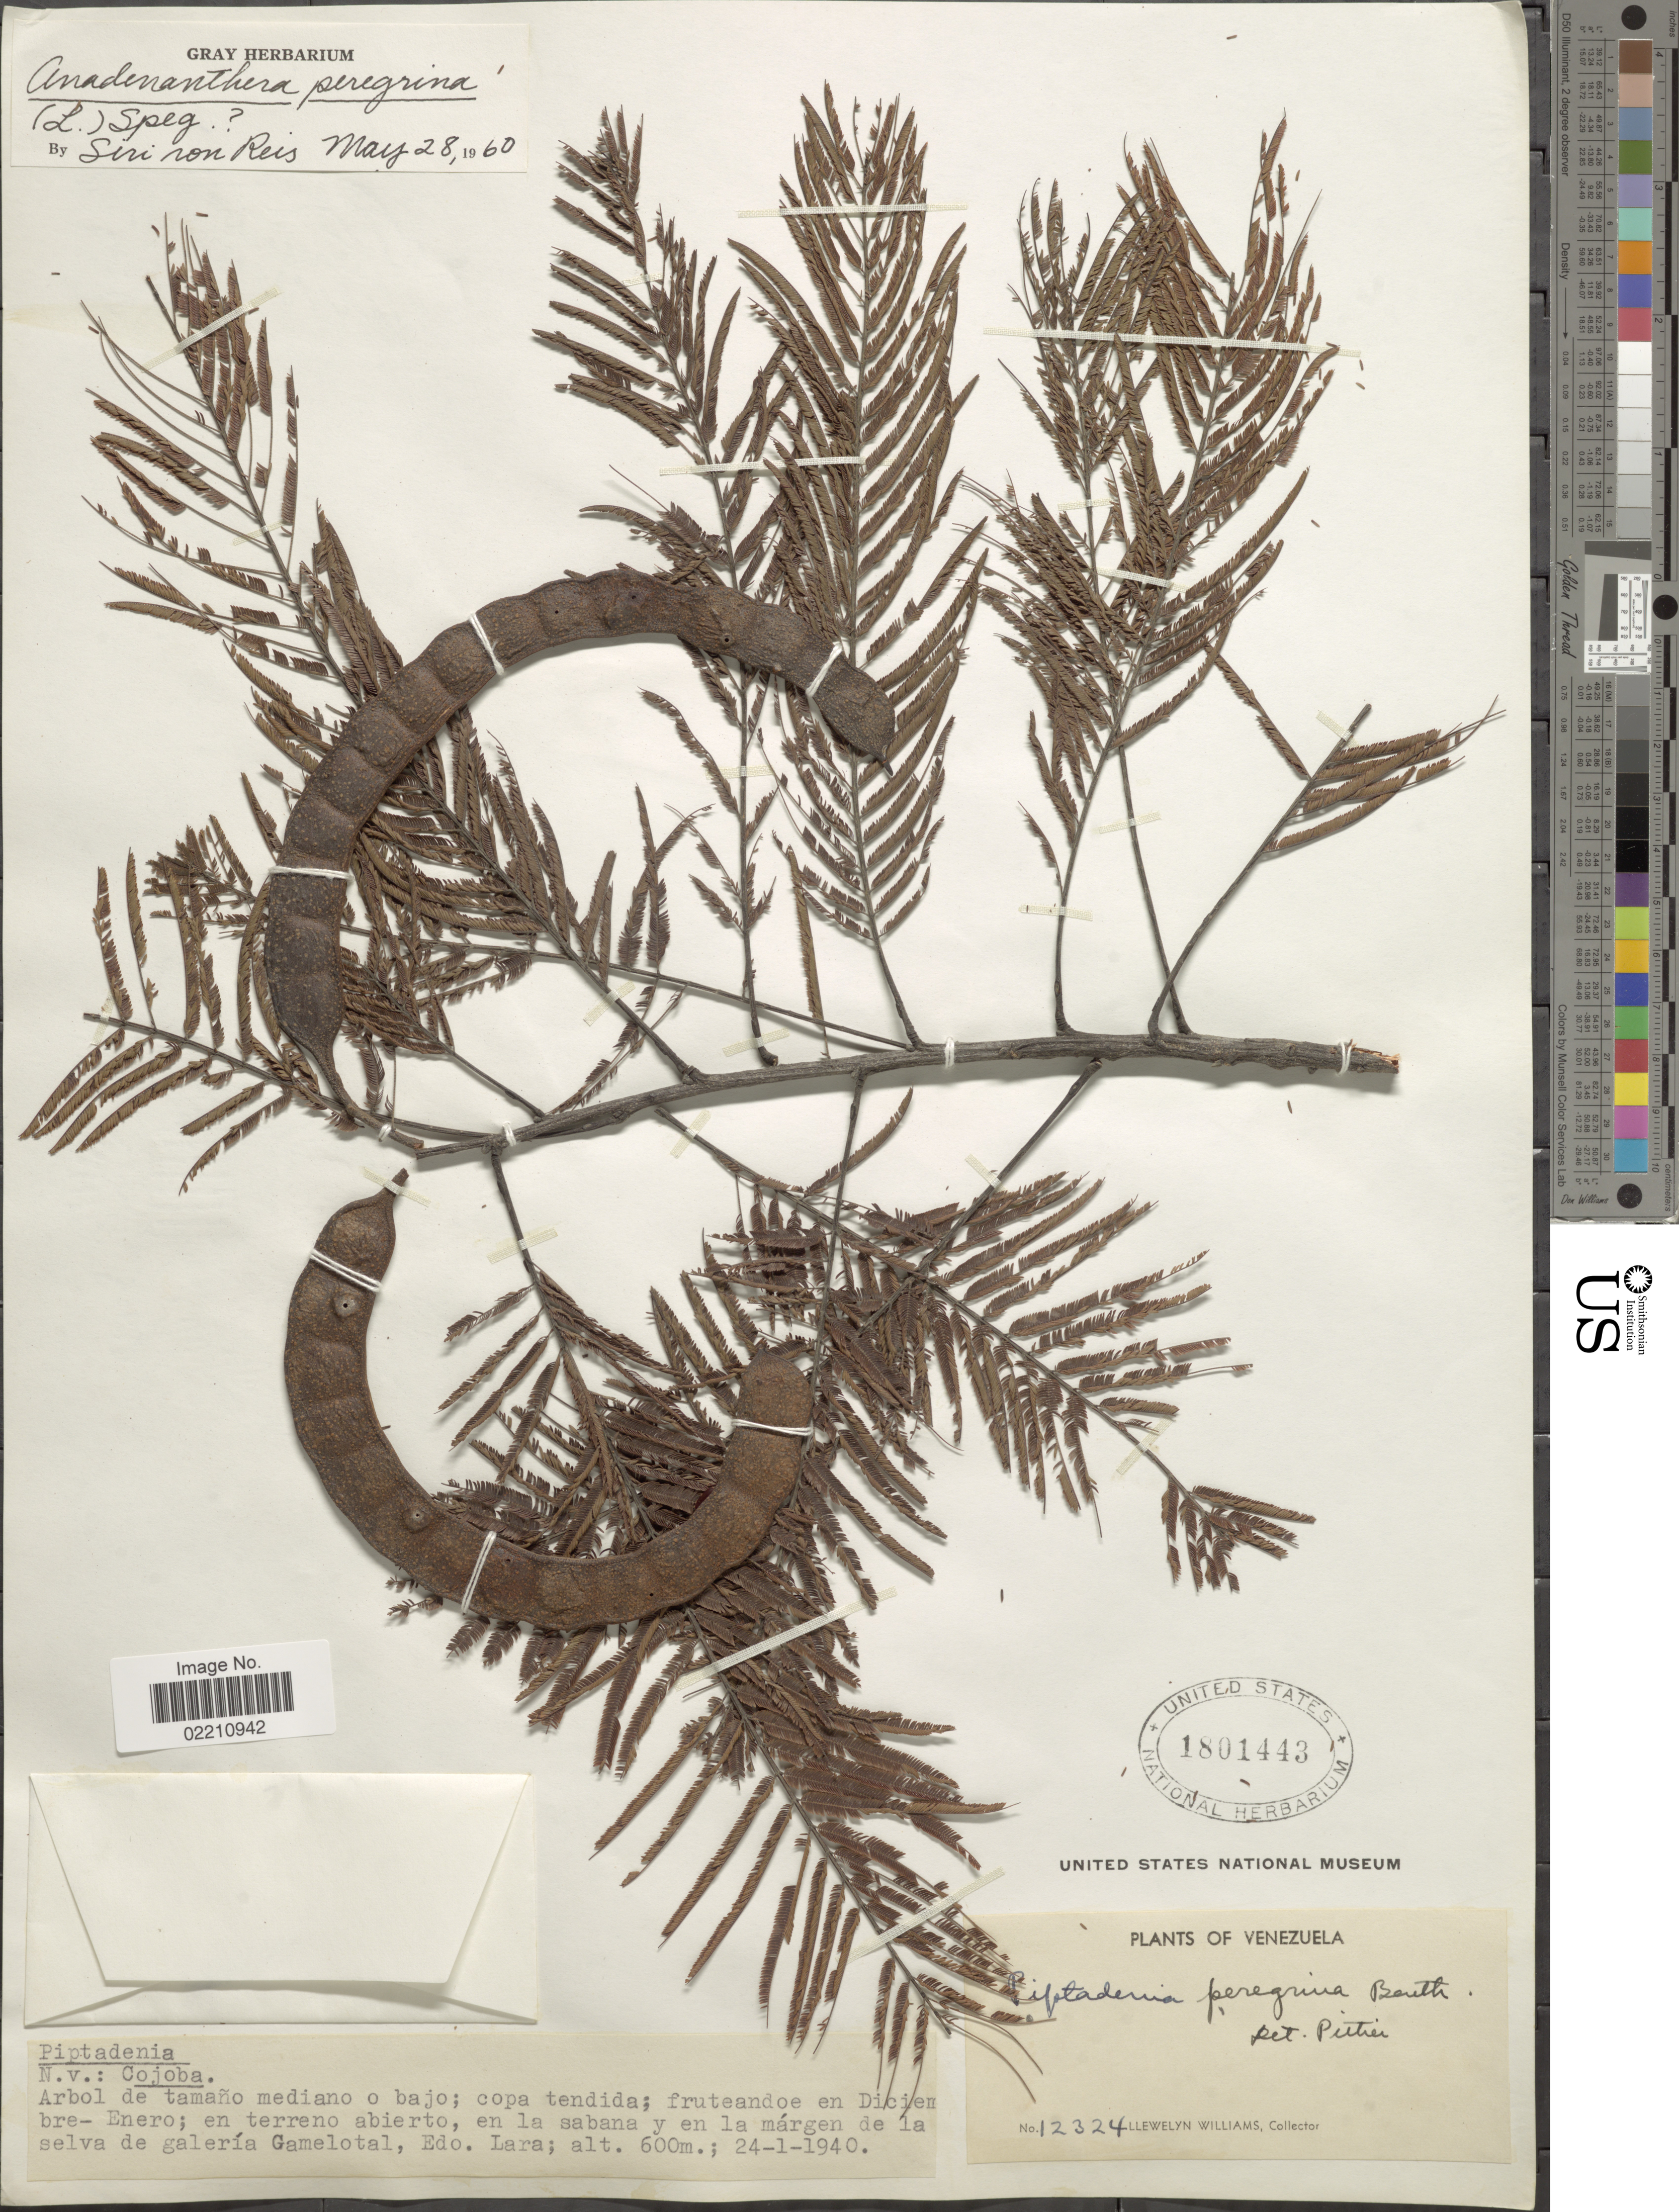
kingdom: Plantae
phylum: Tracheophyta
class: Magnoliopsida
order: Fabales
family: Fabaceae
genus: Anadenanthera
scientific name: Anadenanthera peregrina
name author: (L.) Speg.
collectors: Ll. Williams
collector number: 12324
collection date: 1940-01-24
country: Venezuela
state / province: Lara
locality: Galería Gamelotal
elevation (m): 600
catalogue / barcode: US 1801443